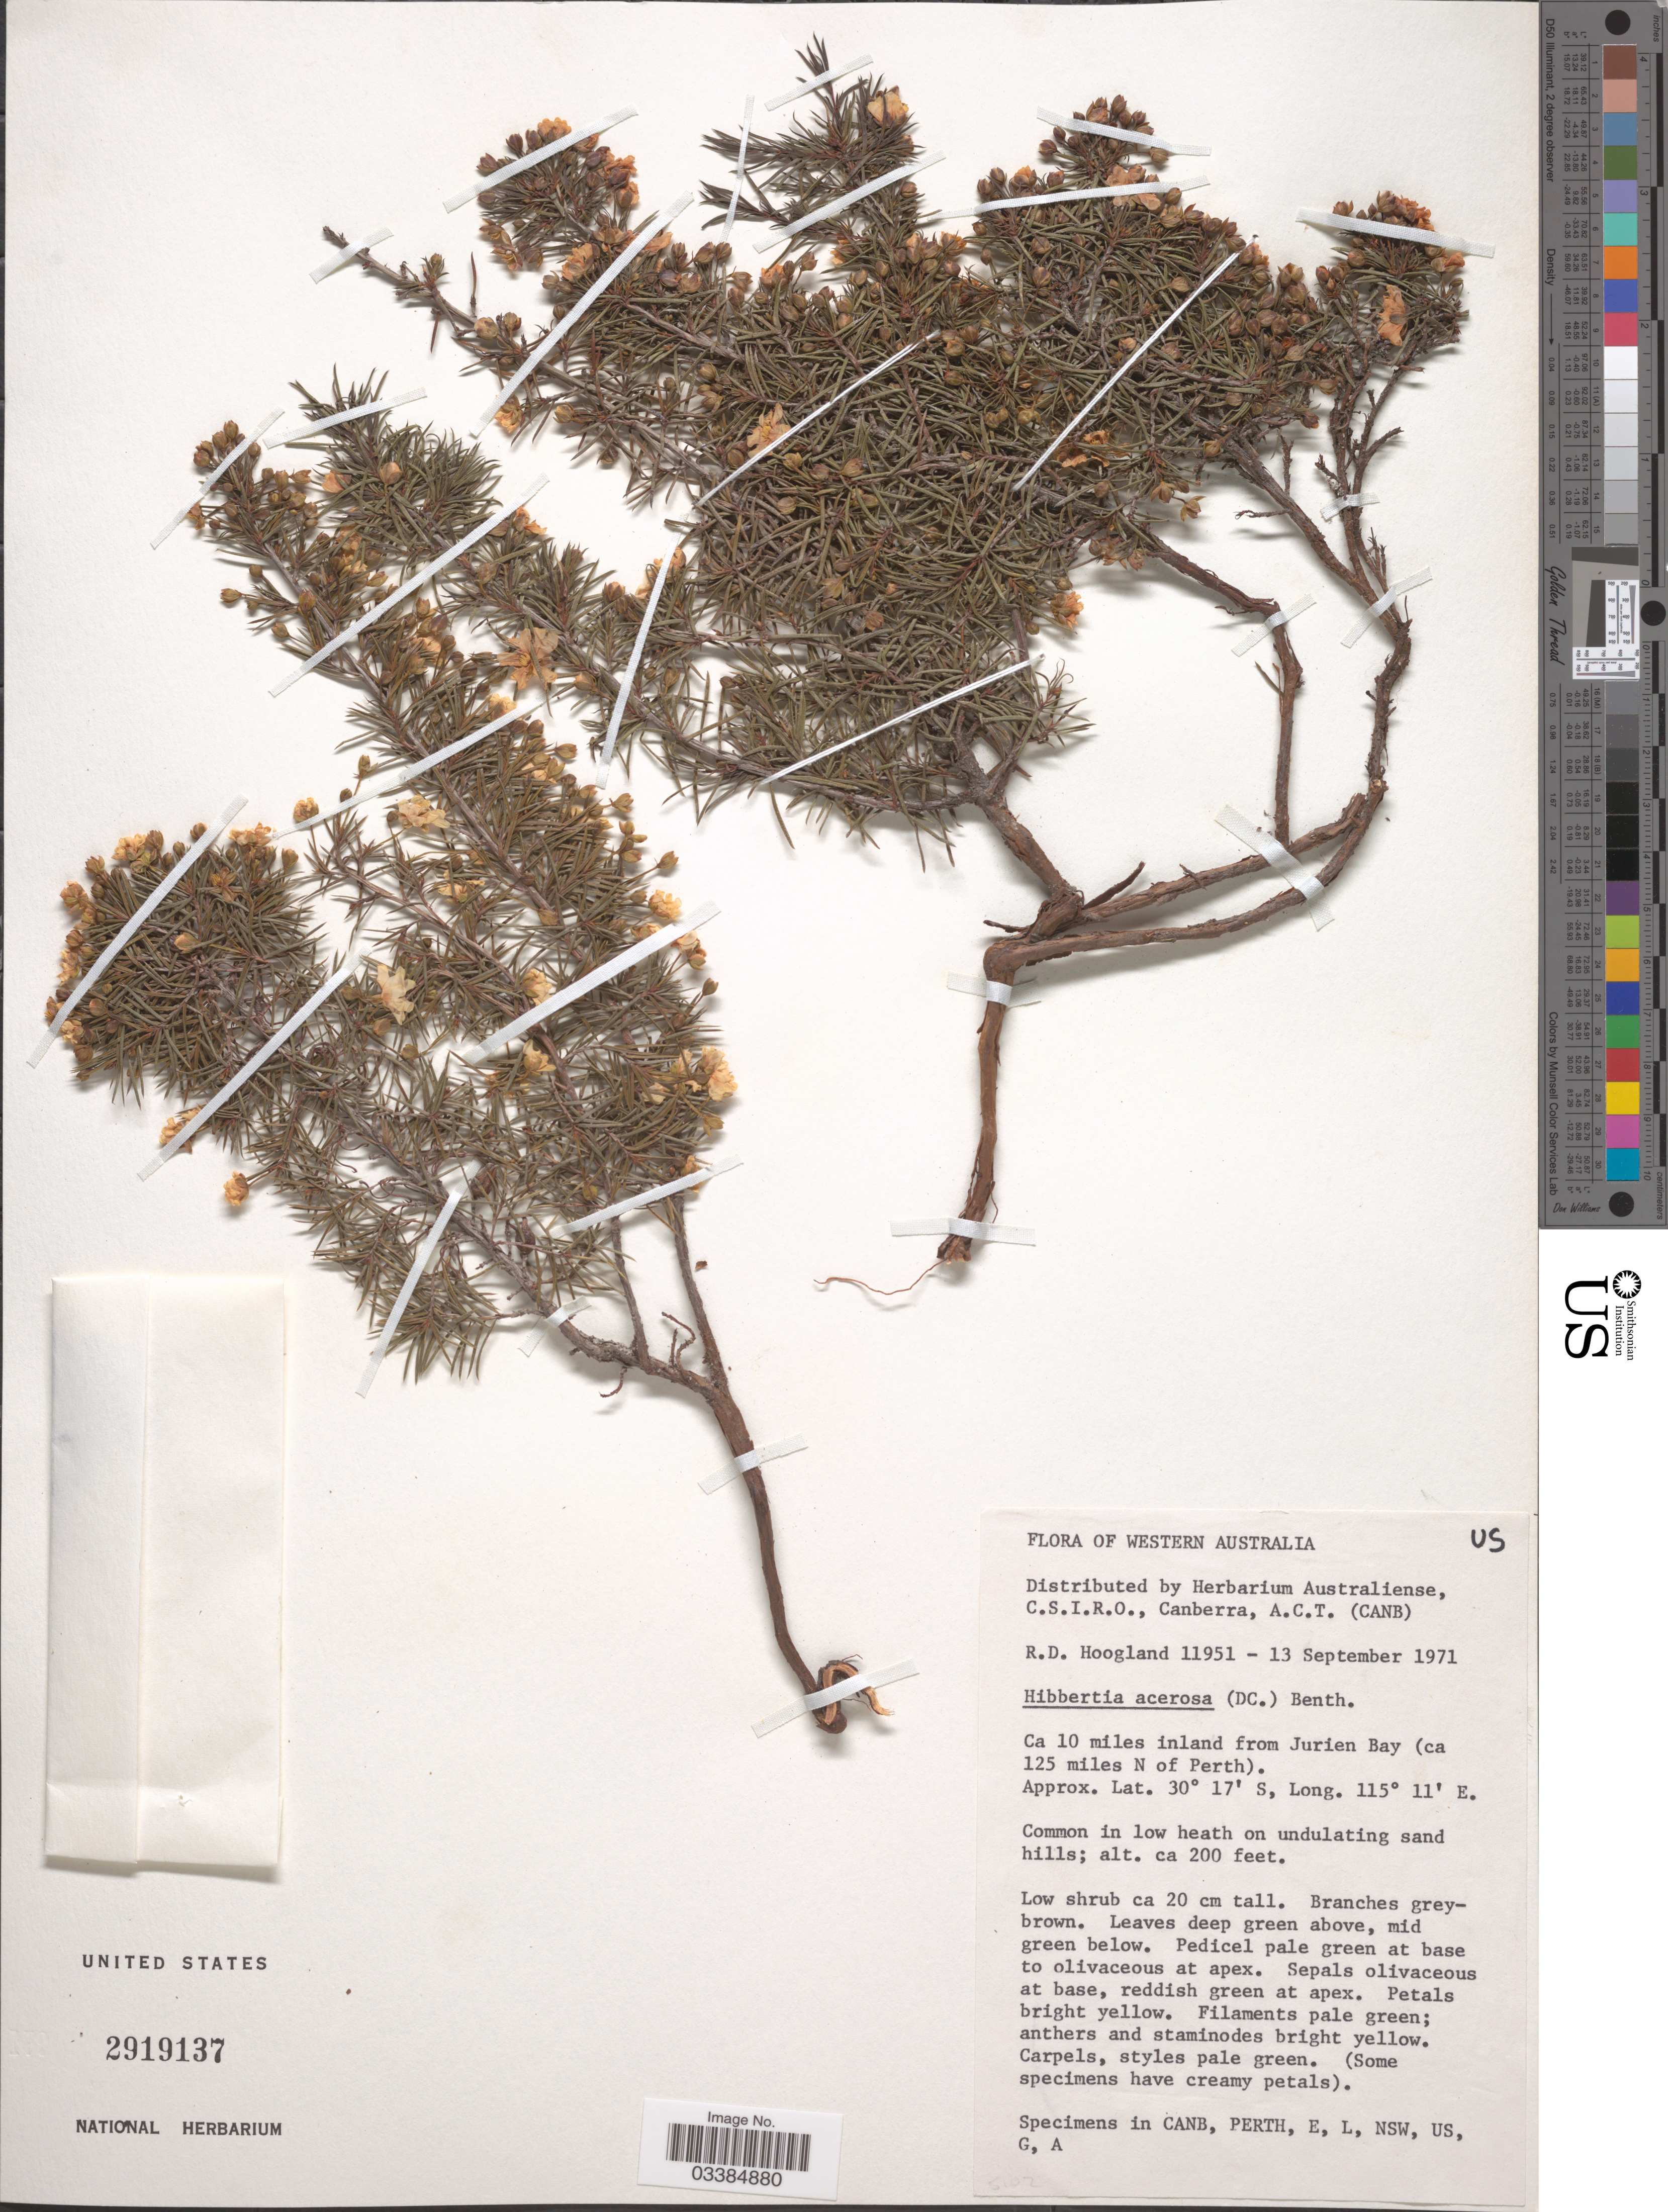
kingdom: Plantae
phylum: Tracheophyta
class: Magnoliopsida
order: Dilleniales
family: Dilleniaceae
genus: Hibbertia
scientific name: Hibbertia acerosa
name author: Benth.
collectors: R. D. Hoogland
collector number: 11951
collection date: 1971-09-13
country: Australia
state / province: Western Australia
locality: Ca 10 miles inland from Jurien Bay (ca 125 miles N of Perth).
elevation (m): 61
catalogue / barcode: US 2919137